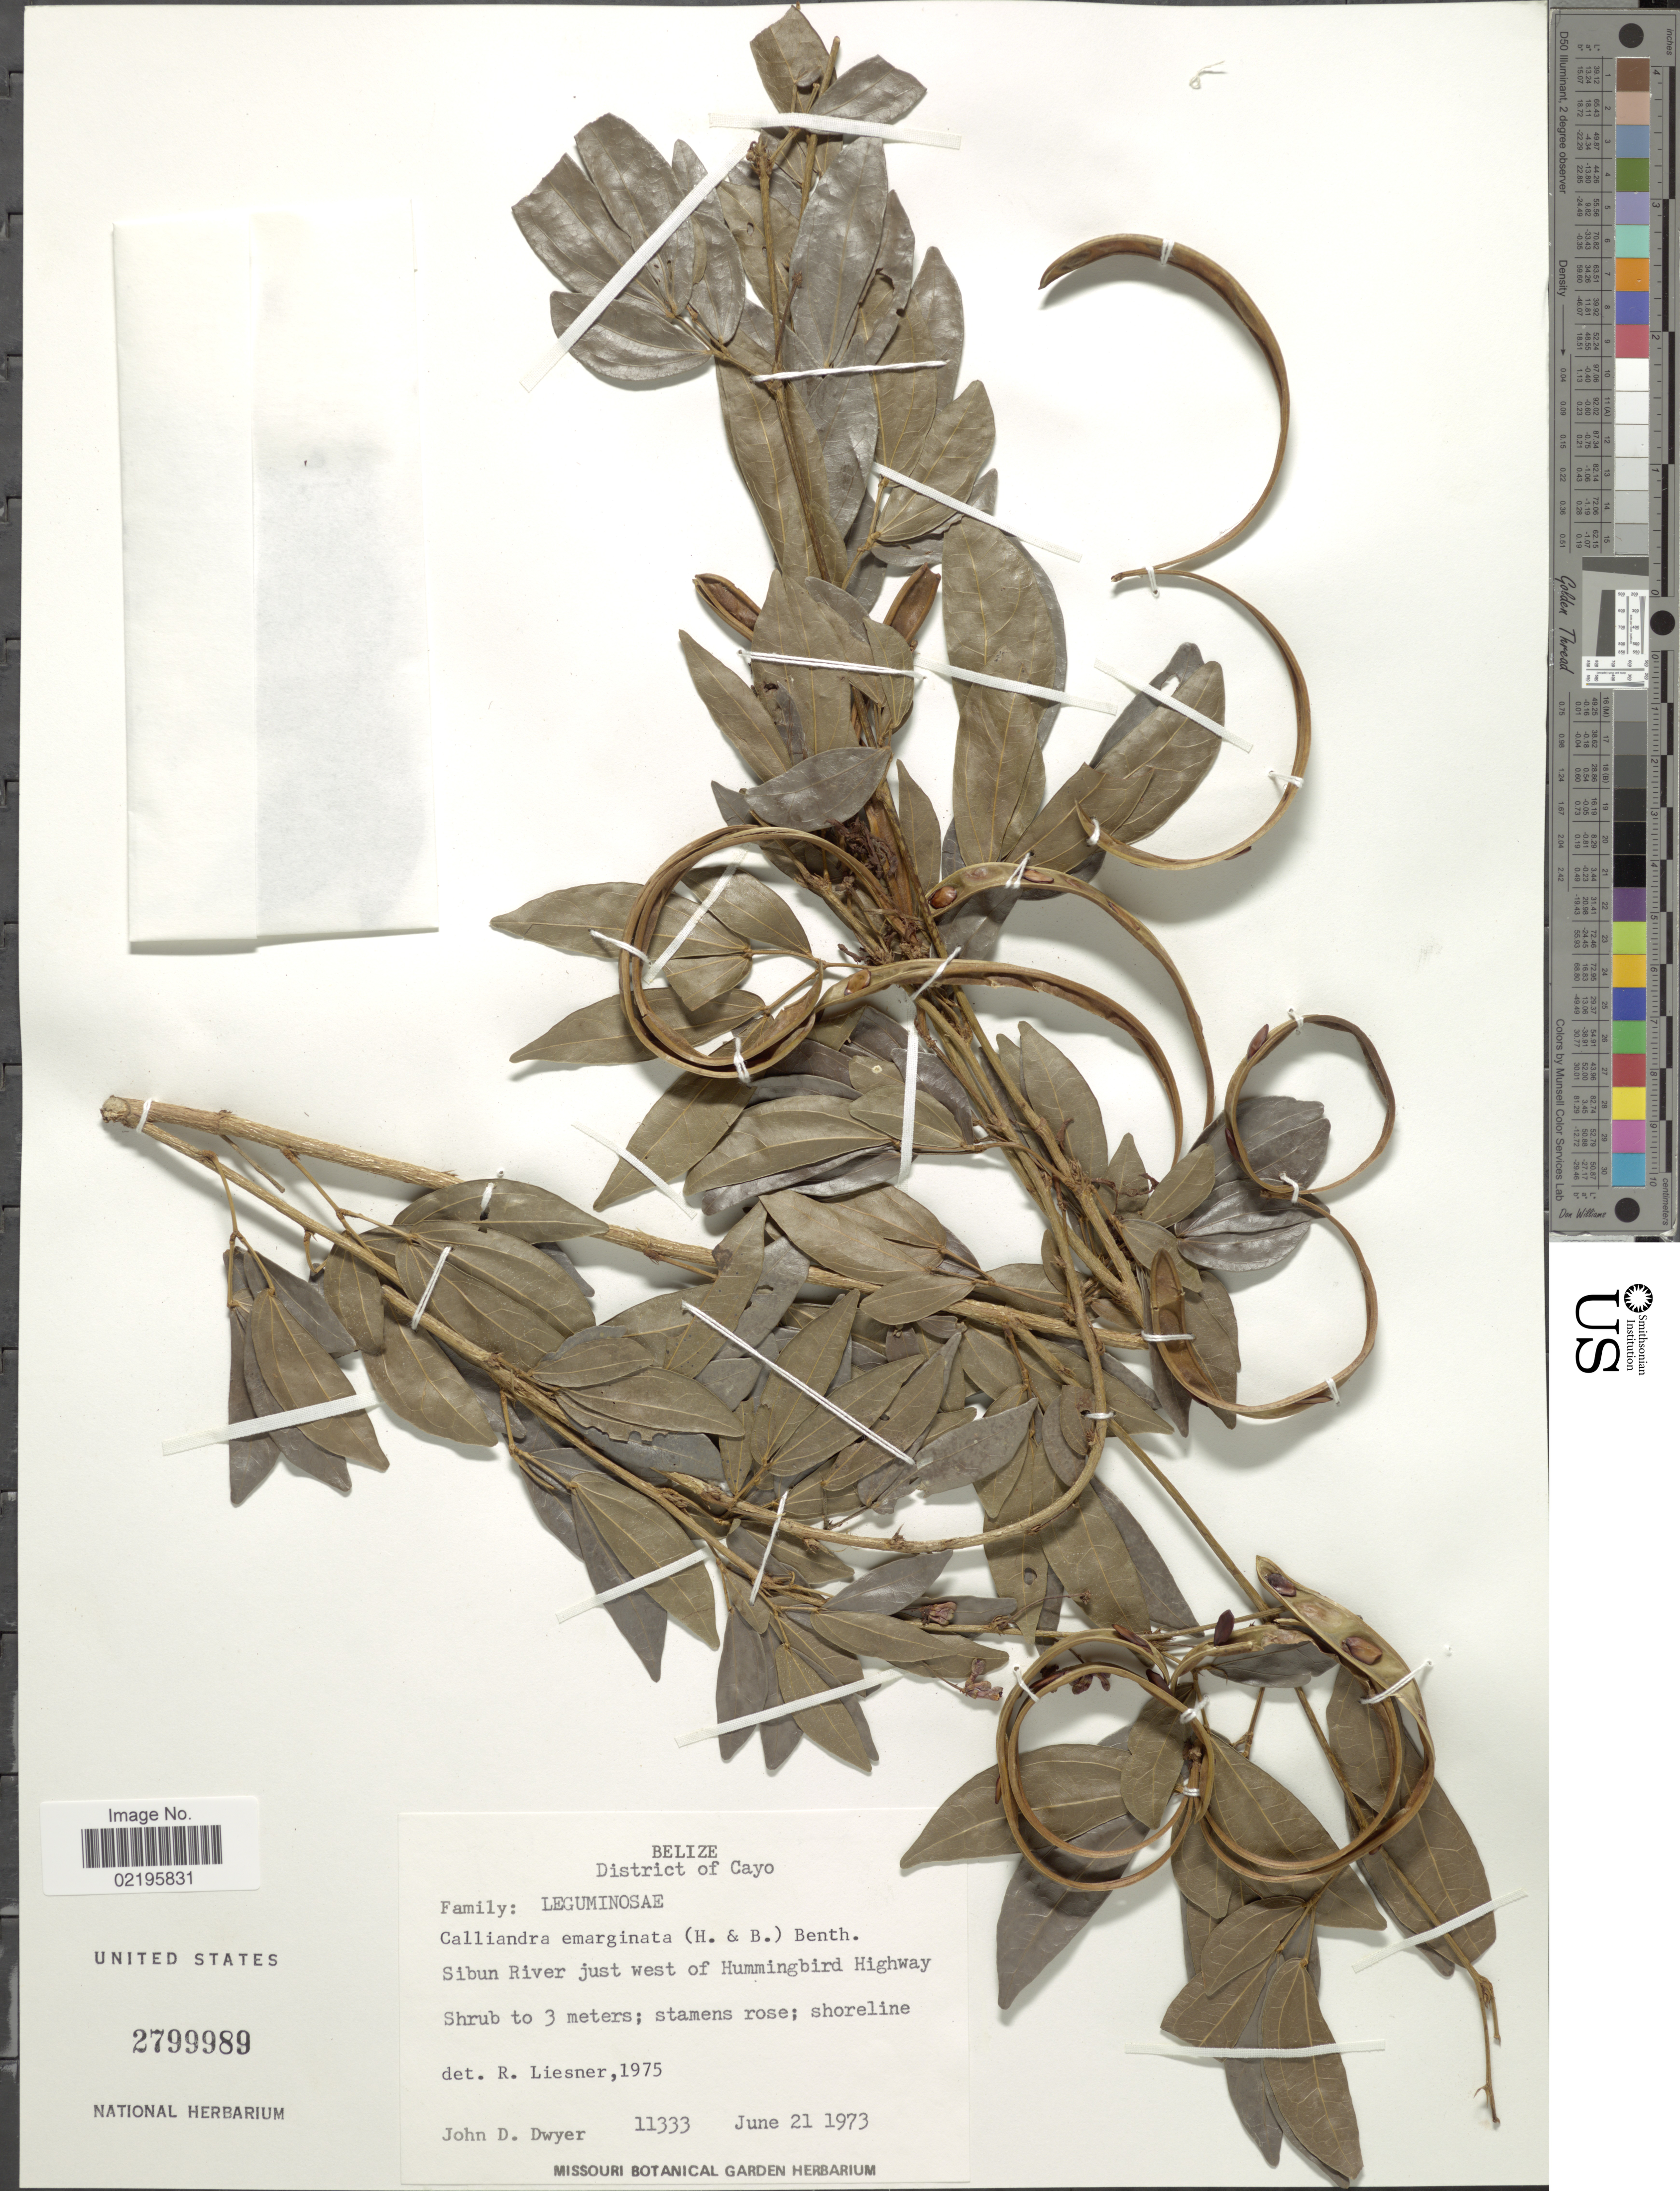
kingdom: Plantae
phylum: Tracheophyta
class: Magnoliopsida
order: Fabales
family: Fabaceae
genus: Calliandra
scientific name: Calliandra emarginata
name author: (Willd.) Benth.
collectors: J. D. Dwyer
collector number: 11333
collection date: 1973-06-21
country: Belize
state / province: Cayo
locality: District of Cayo, Sibun River just west of Hummingbird Highway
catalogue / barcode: US 2799989